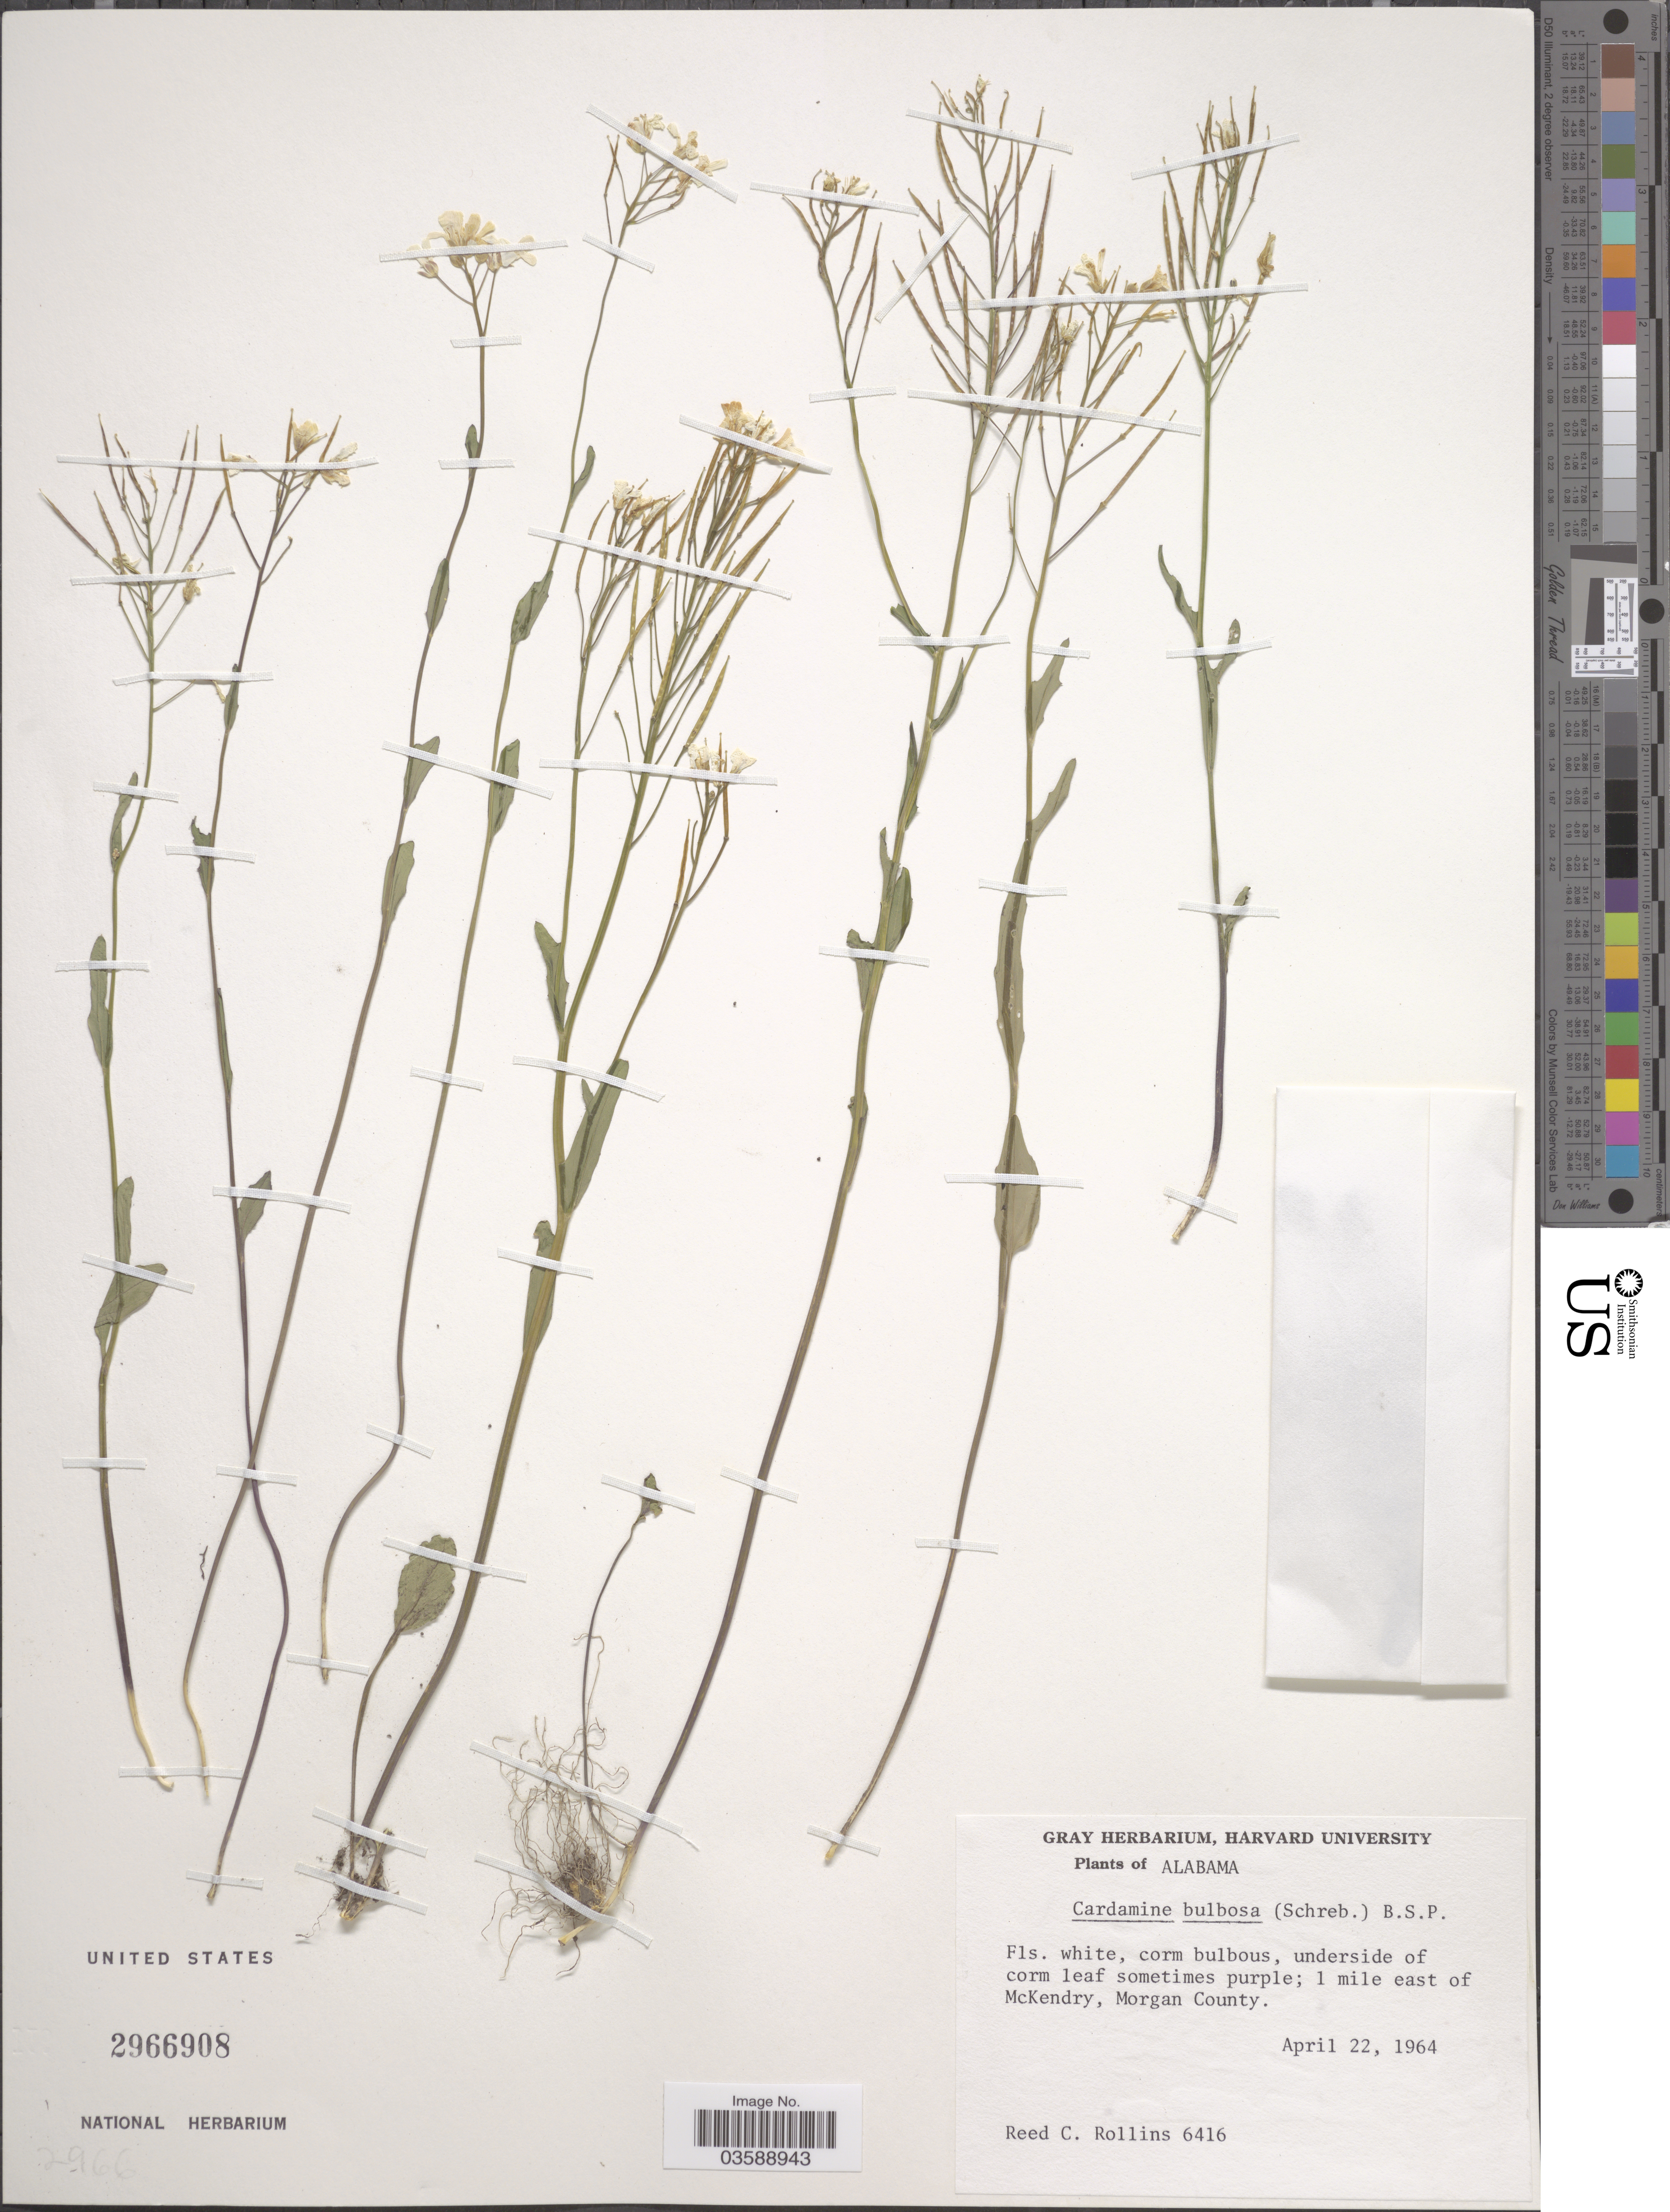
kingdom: Plantae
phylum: Tracheophyta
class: Magnoliopsida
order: Brassicales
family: Brassicaceae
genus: Cardamine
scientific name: Cardamine bulbosa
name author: (Schreb. ex Muhl.) Britton et al.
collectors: R. C. Rollins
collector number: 6416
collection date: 1964-04-22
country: United States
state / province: Alabama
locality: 1 miles east of McKendry, Morgan County.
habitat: underside of corm leaf sometimes purple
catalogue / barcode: US 2966908